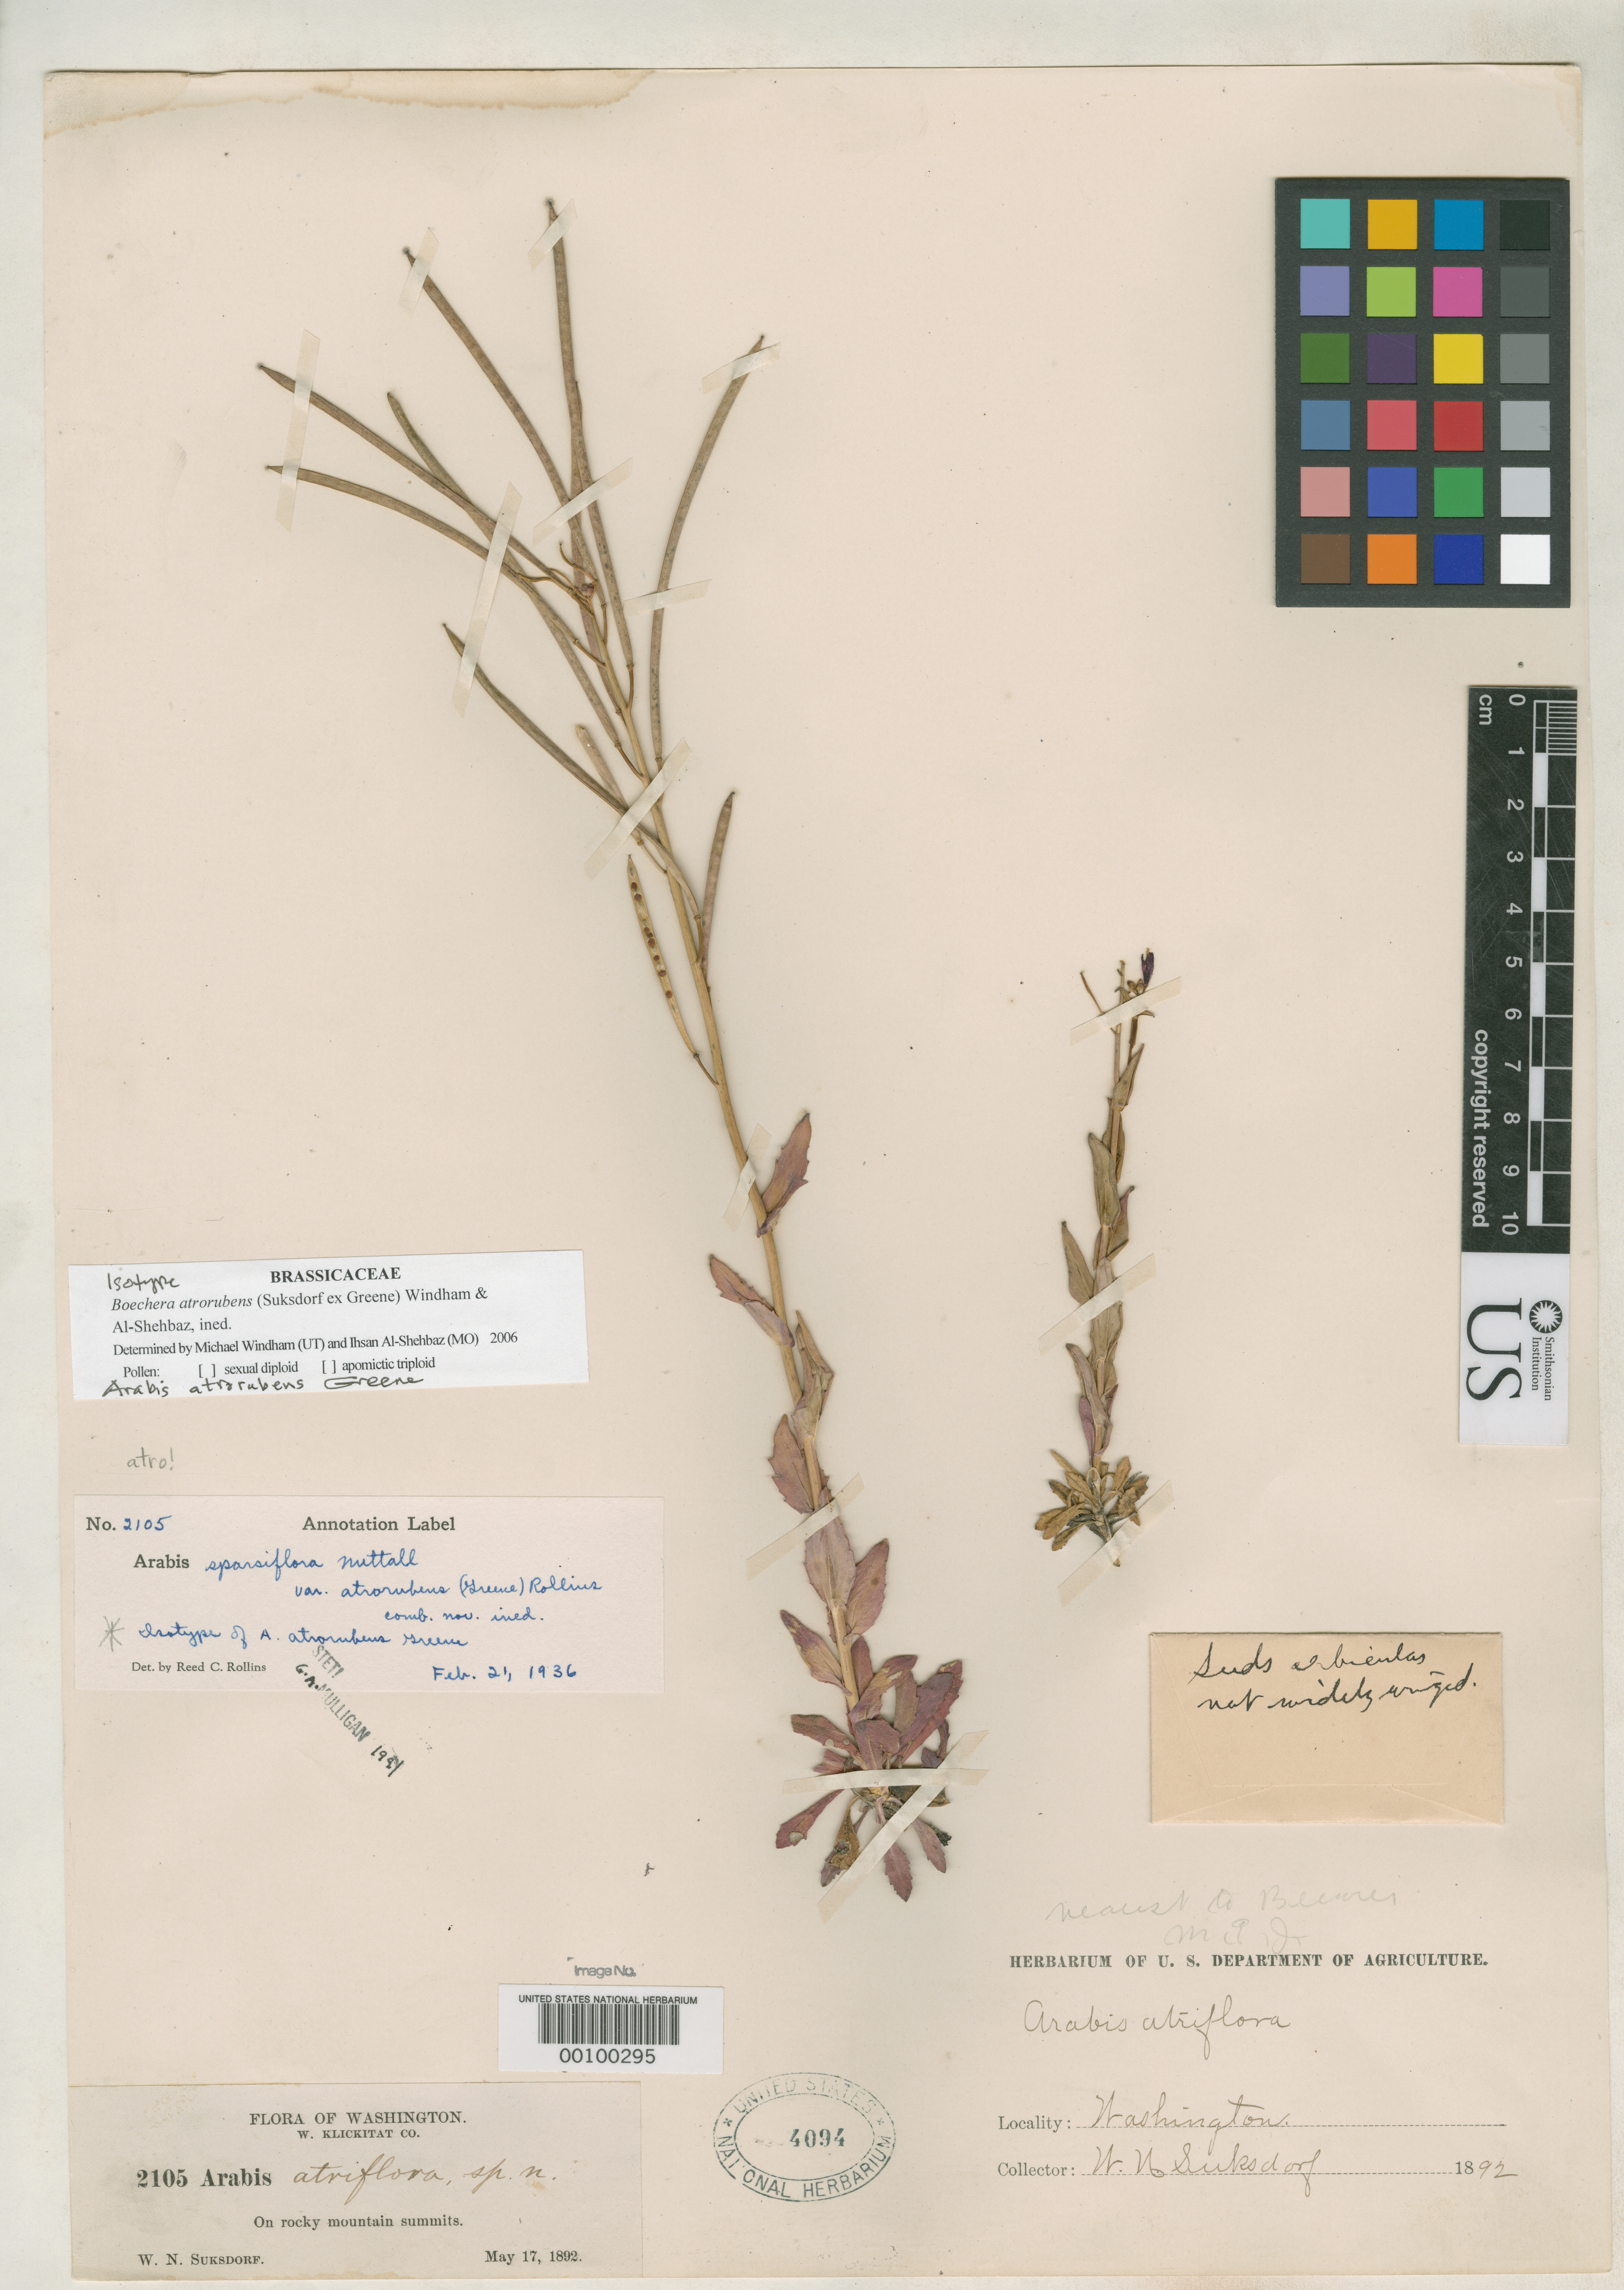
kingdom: Plantae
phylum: Tracheophyta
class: Magnoliopsida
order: Brassicales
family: Brassicaceae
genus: Arabis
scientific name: Arabis atrorubens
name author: Suksd. ex Greene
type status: Isotype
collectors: W. N. Suksdorf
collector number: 2105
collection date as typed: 17 May 1892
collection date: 1892-05-17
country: United States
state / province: Washington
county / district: Klickitat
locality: Cascade Range.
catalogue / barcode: US 4094